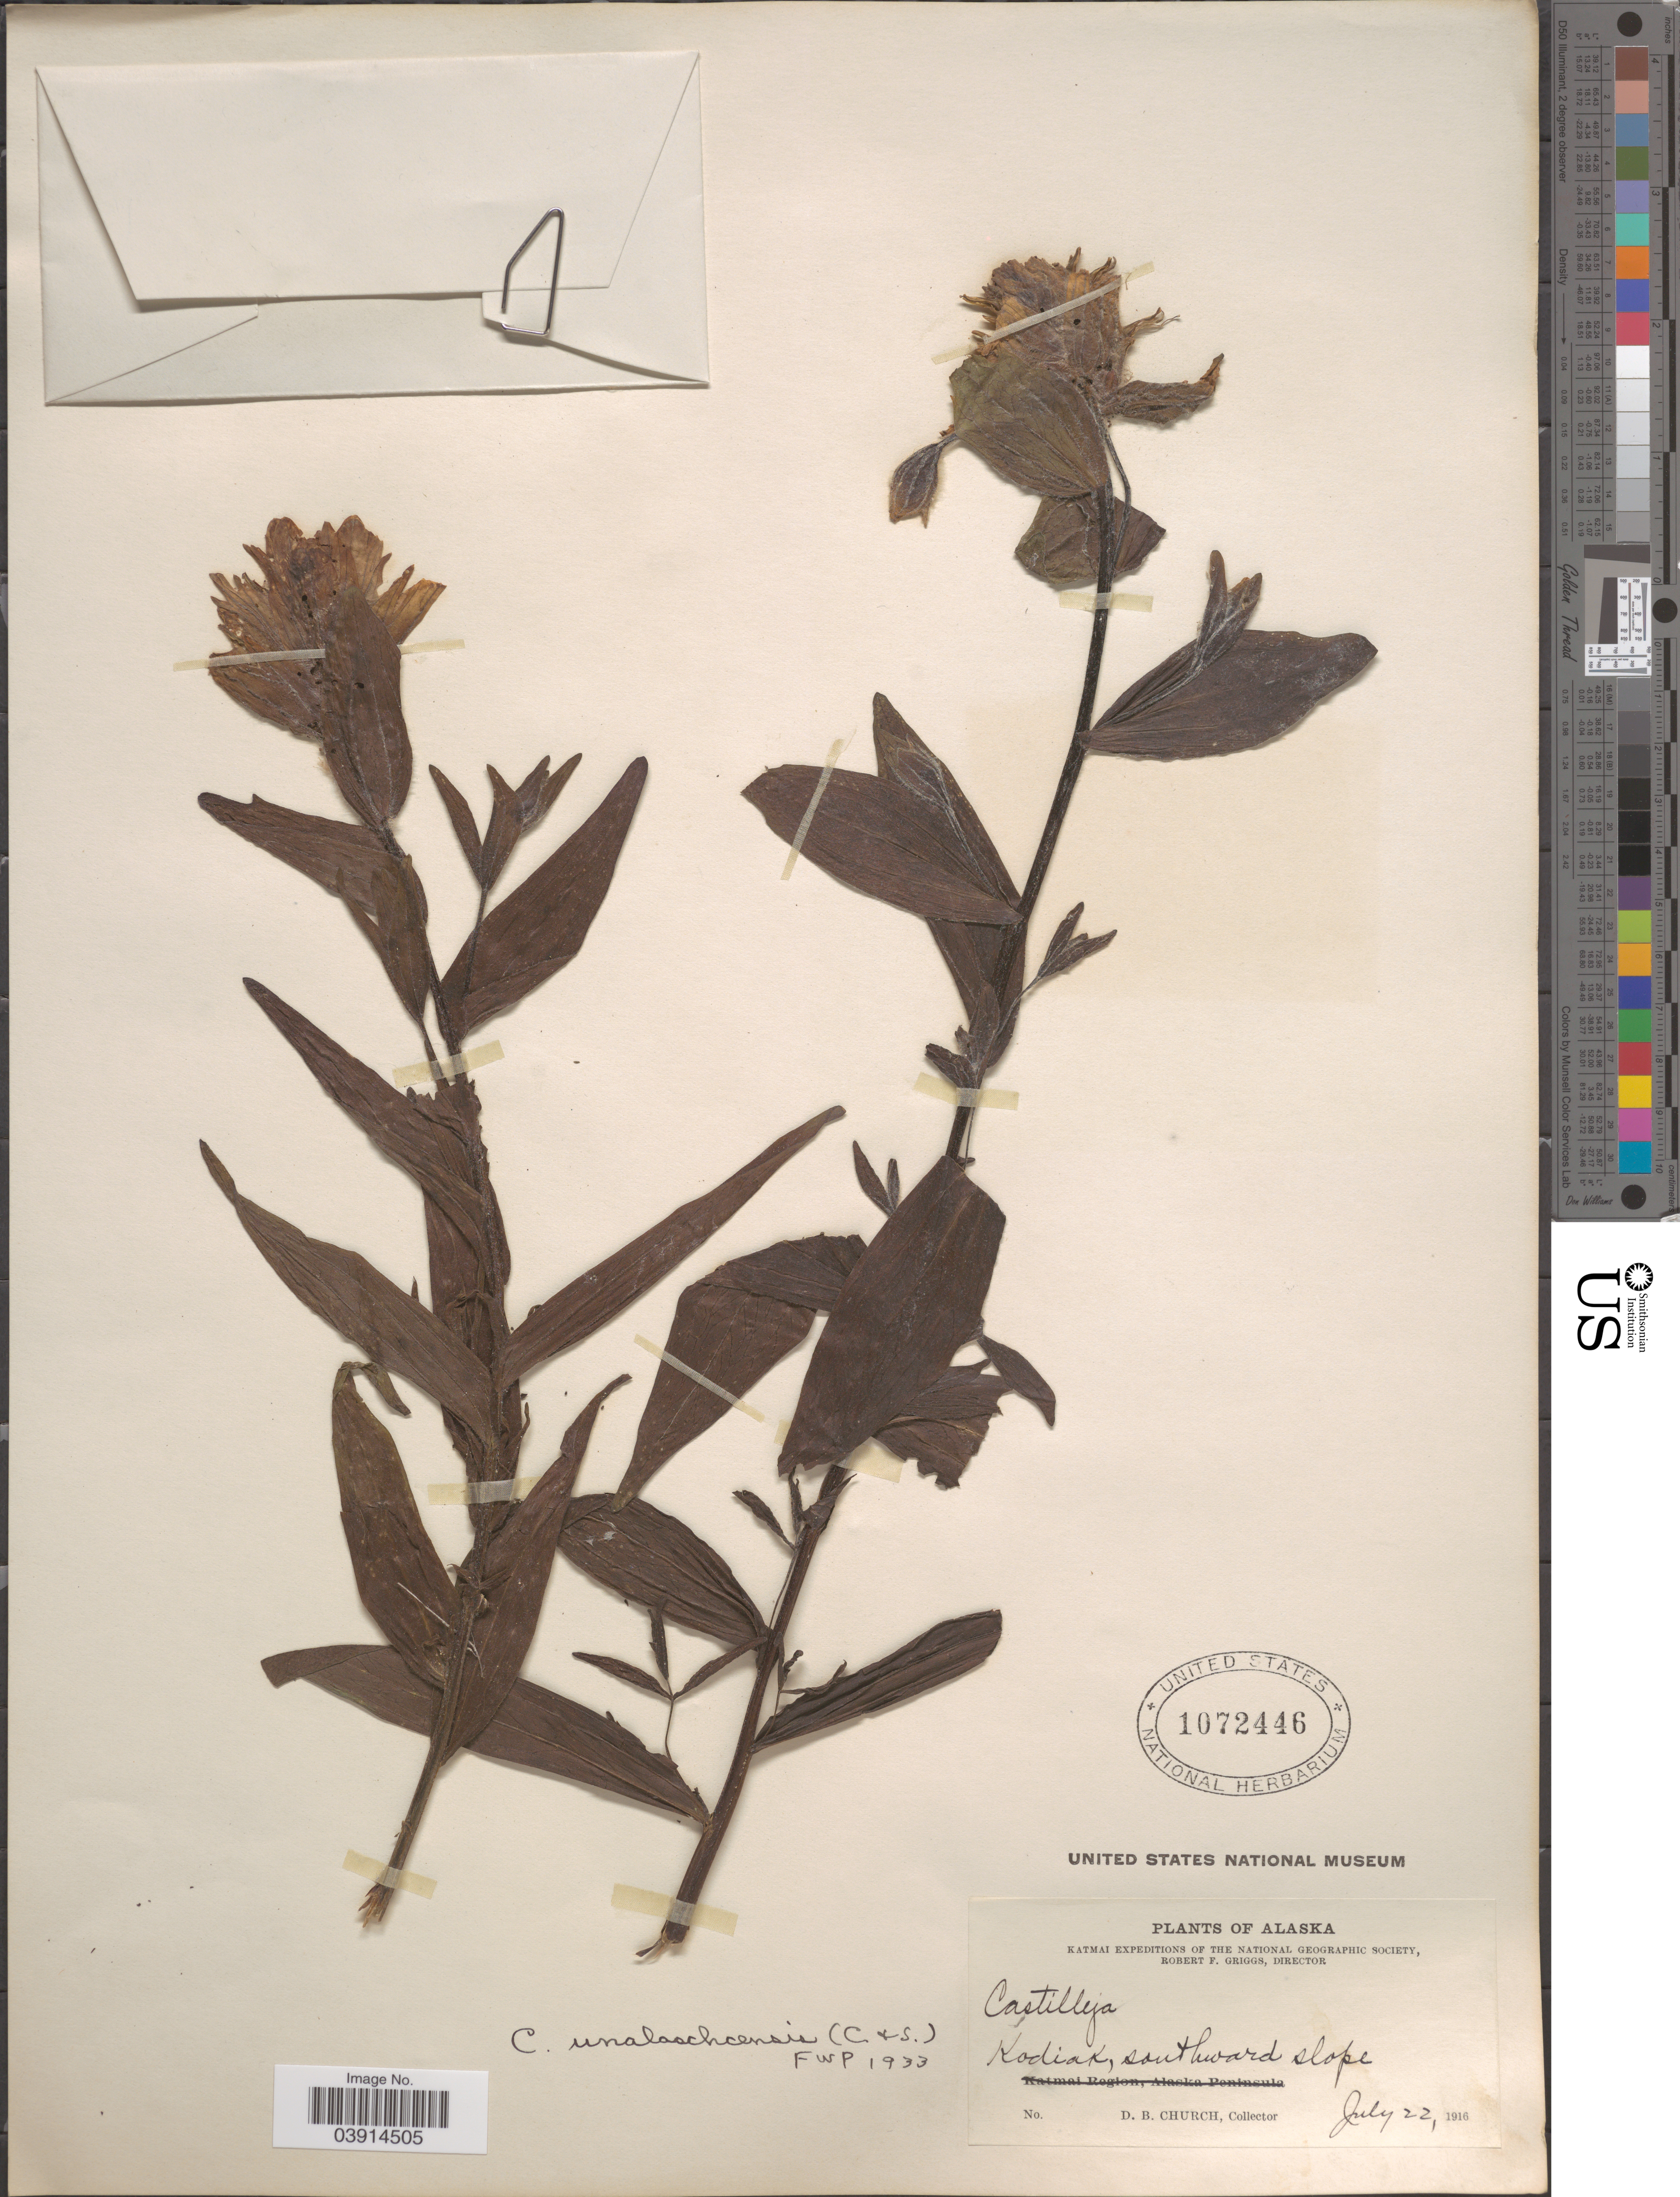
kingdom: Plantae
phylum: Tracheophyta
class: Magnoliopsida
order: Lamiales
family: Orobanchaceae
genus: Castilleja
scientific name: Castilleja unalaschcensis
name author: (Cham. & Schltdl.) Malte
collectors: D. Church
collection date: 1916-07-22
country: United States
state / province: Alaska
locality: Kodiak, southward slope.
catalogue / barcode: US 1072446